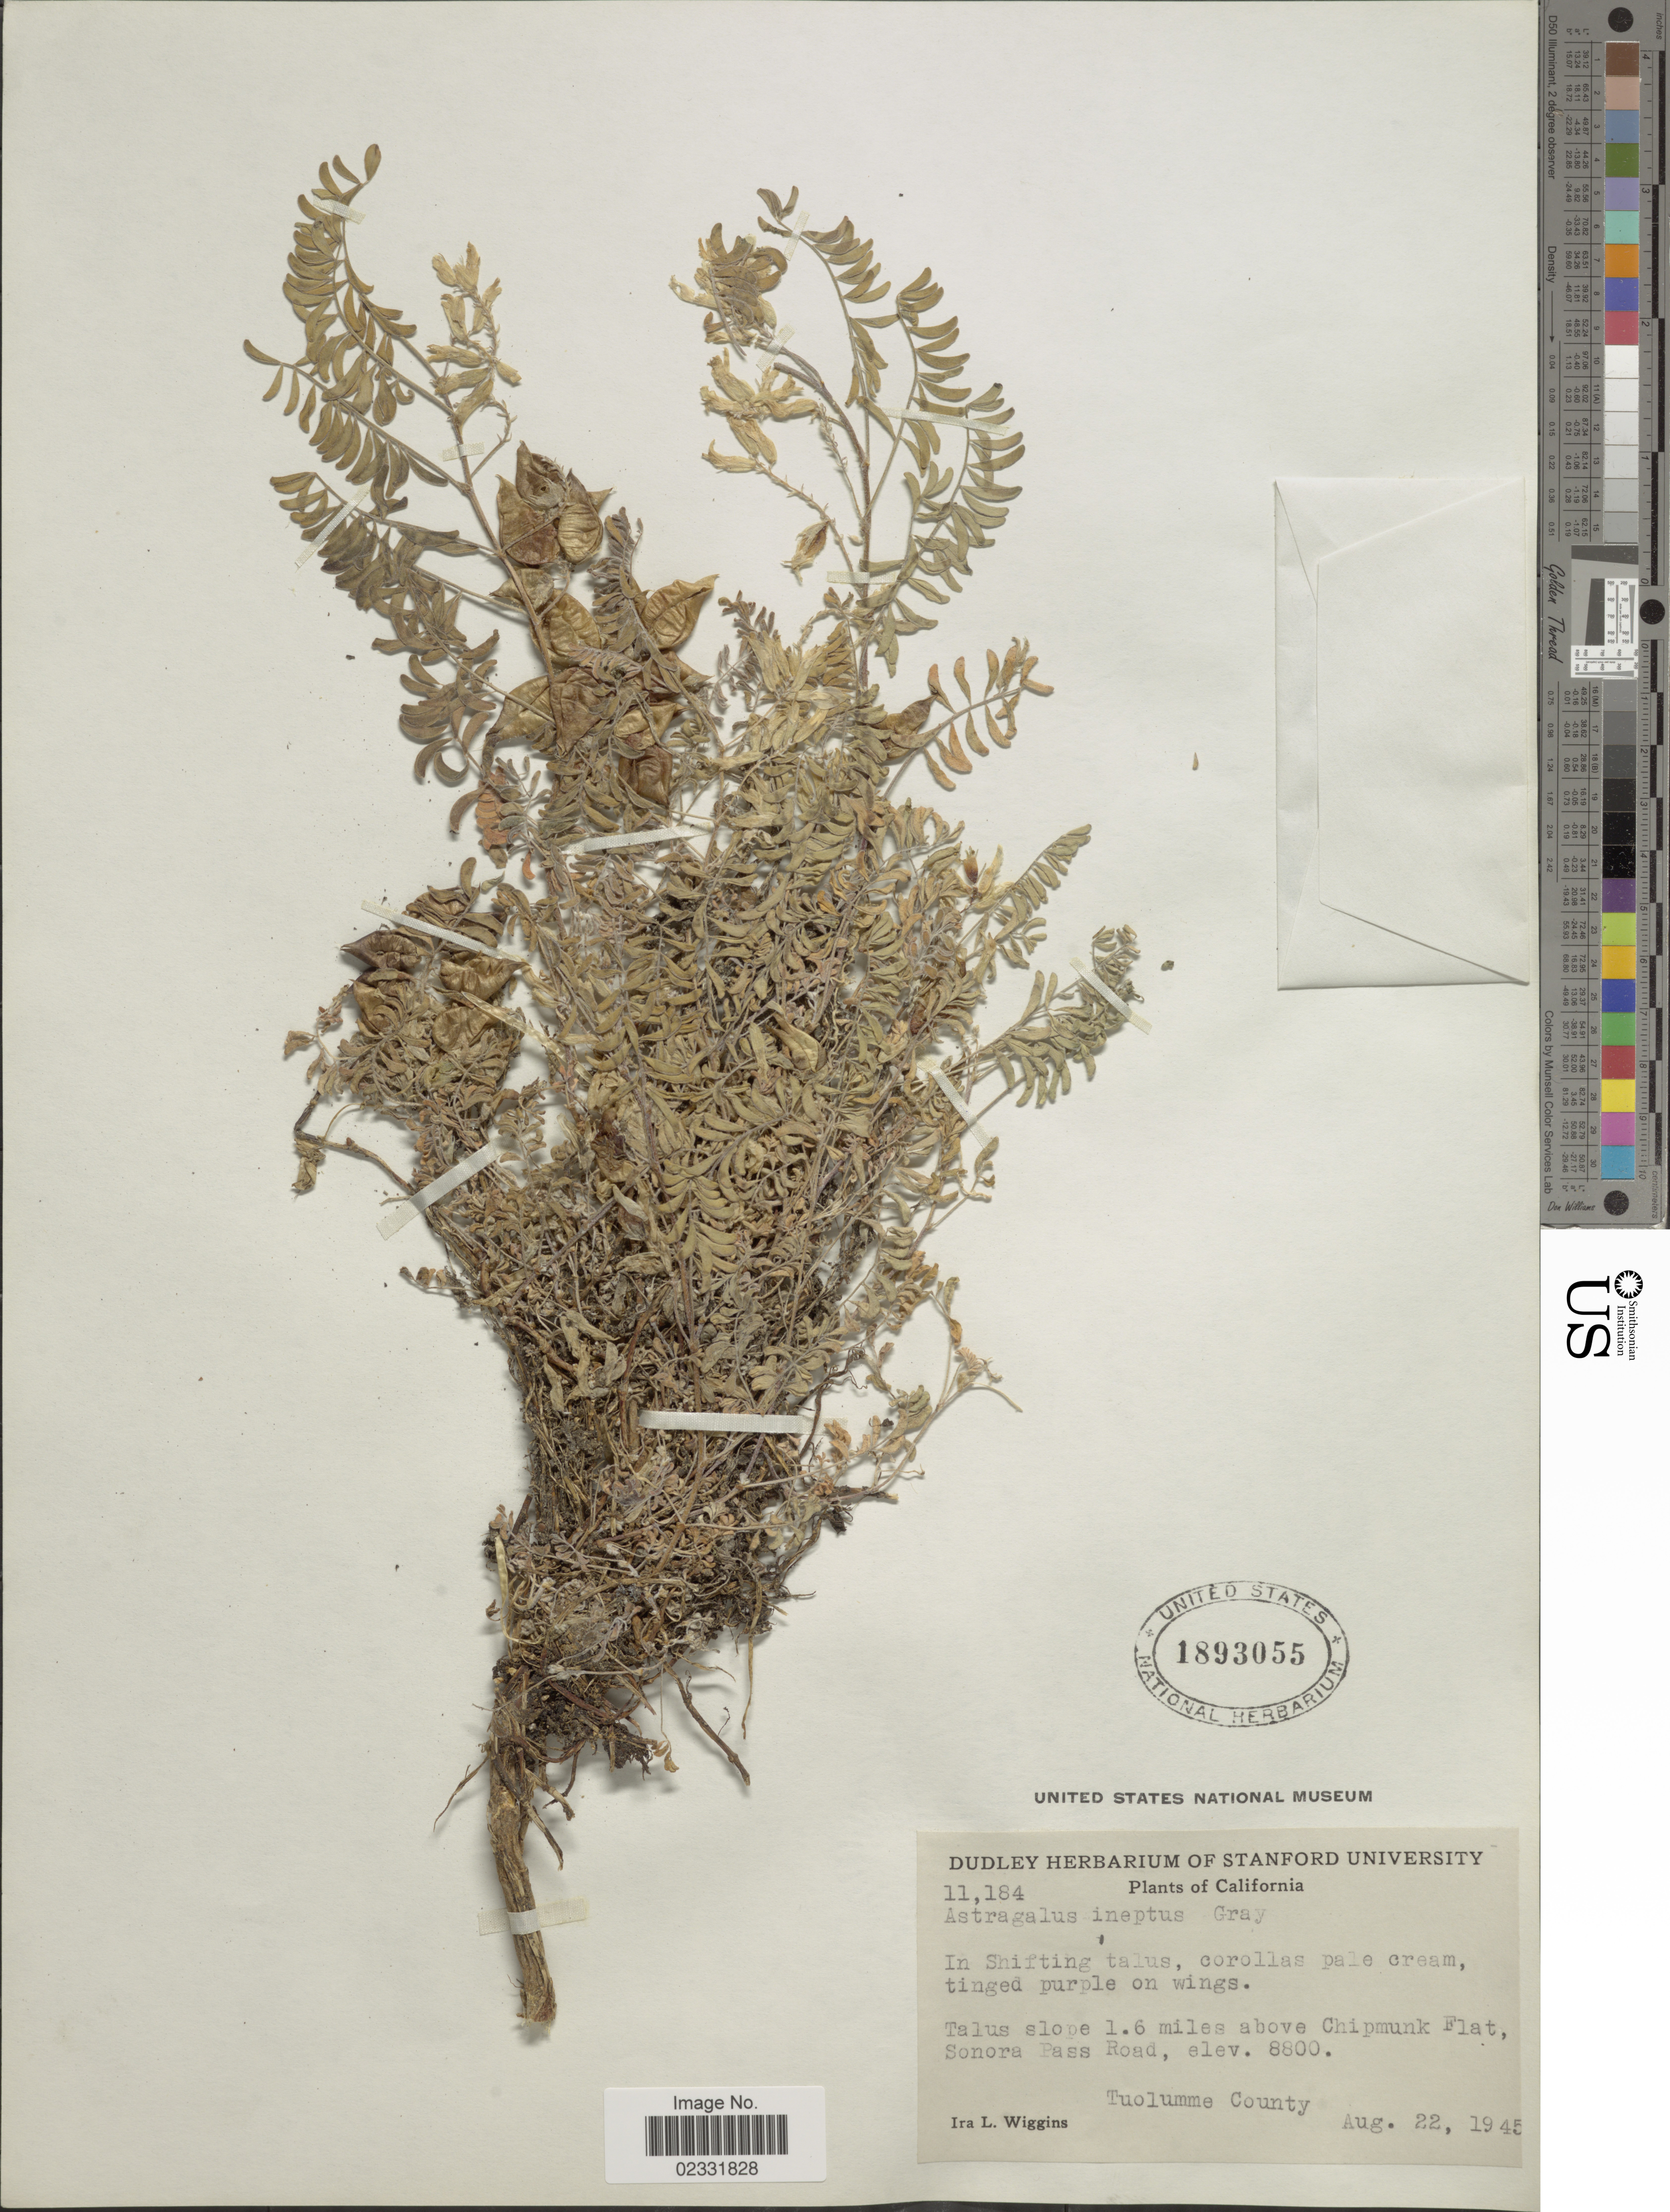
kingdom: Plantae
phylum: Tracheophyta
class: Magnoliopsida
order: Fabales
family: Fabaceae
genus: Astragalus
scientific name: Astragalus ineptus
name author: A. Gray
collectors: I. L. Wiggins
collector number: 11184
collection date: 1945-08-22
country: United States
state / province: California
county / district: Tuolumne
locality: Talus slope 1.6 miles above Chipmunk Flat, Sonora Pass Road, Tuolumme County.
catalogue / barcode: US 1893055